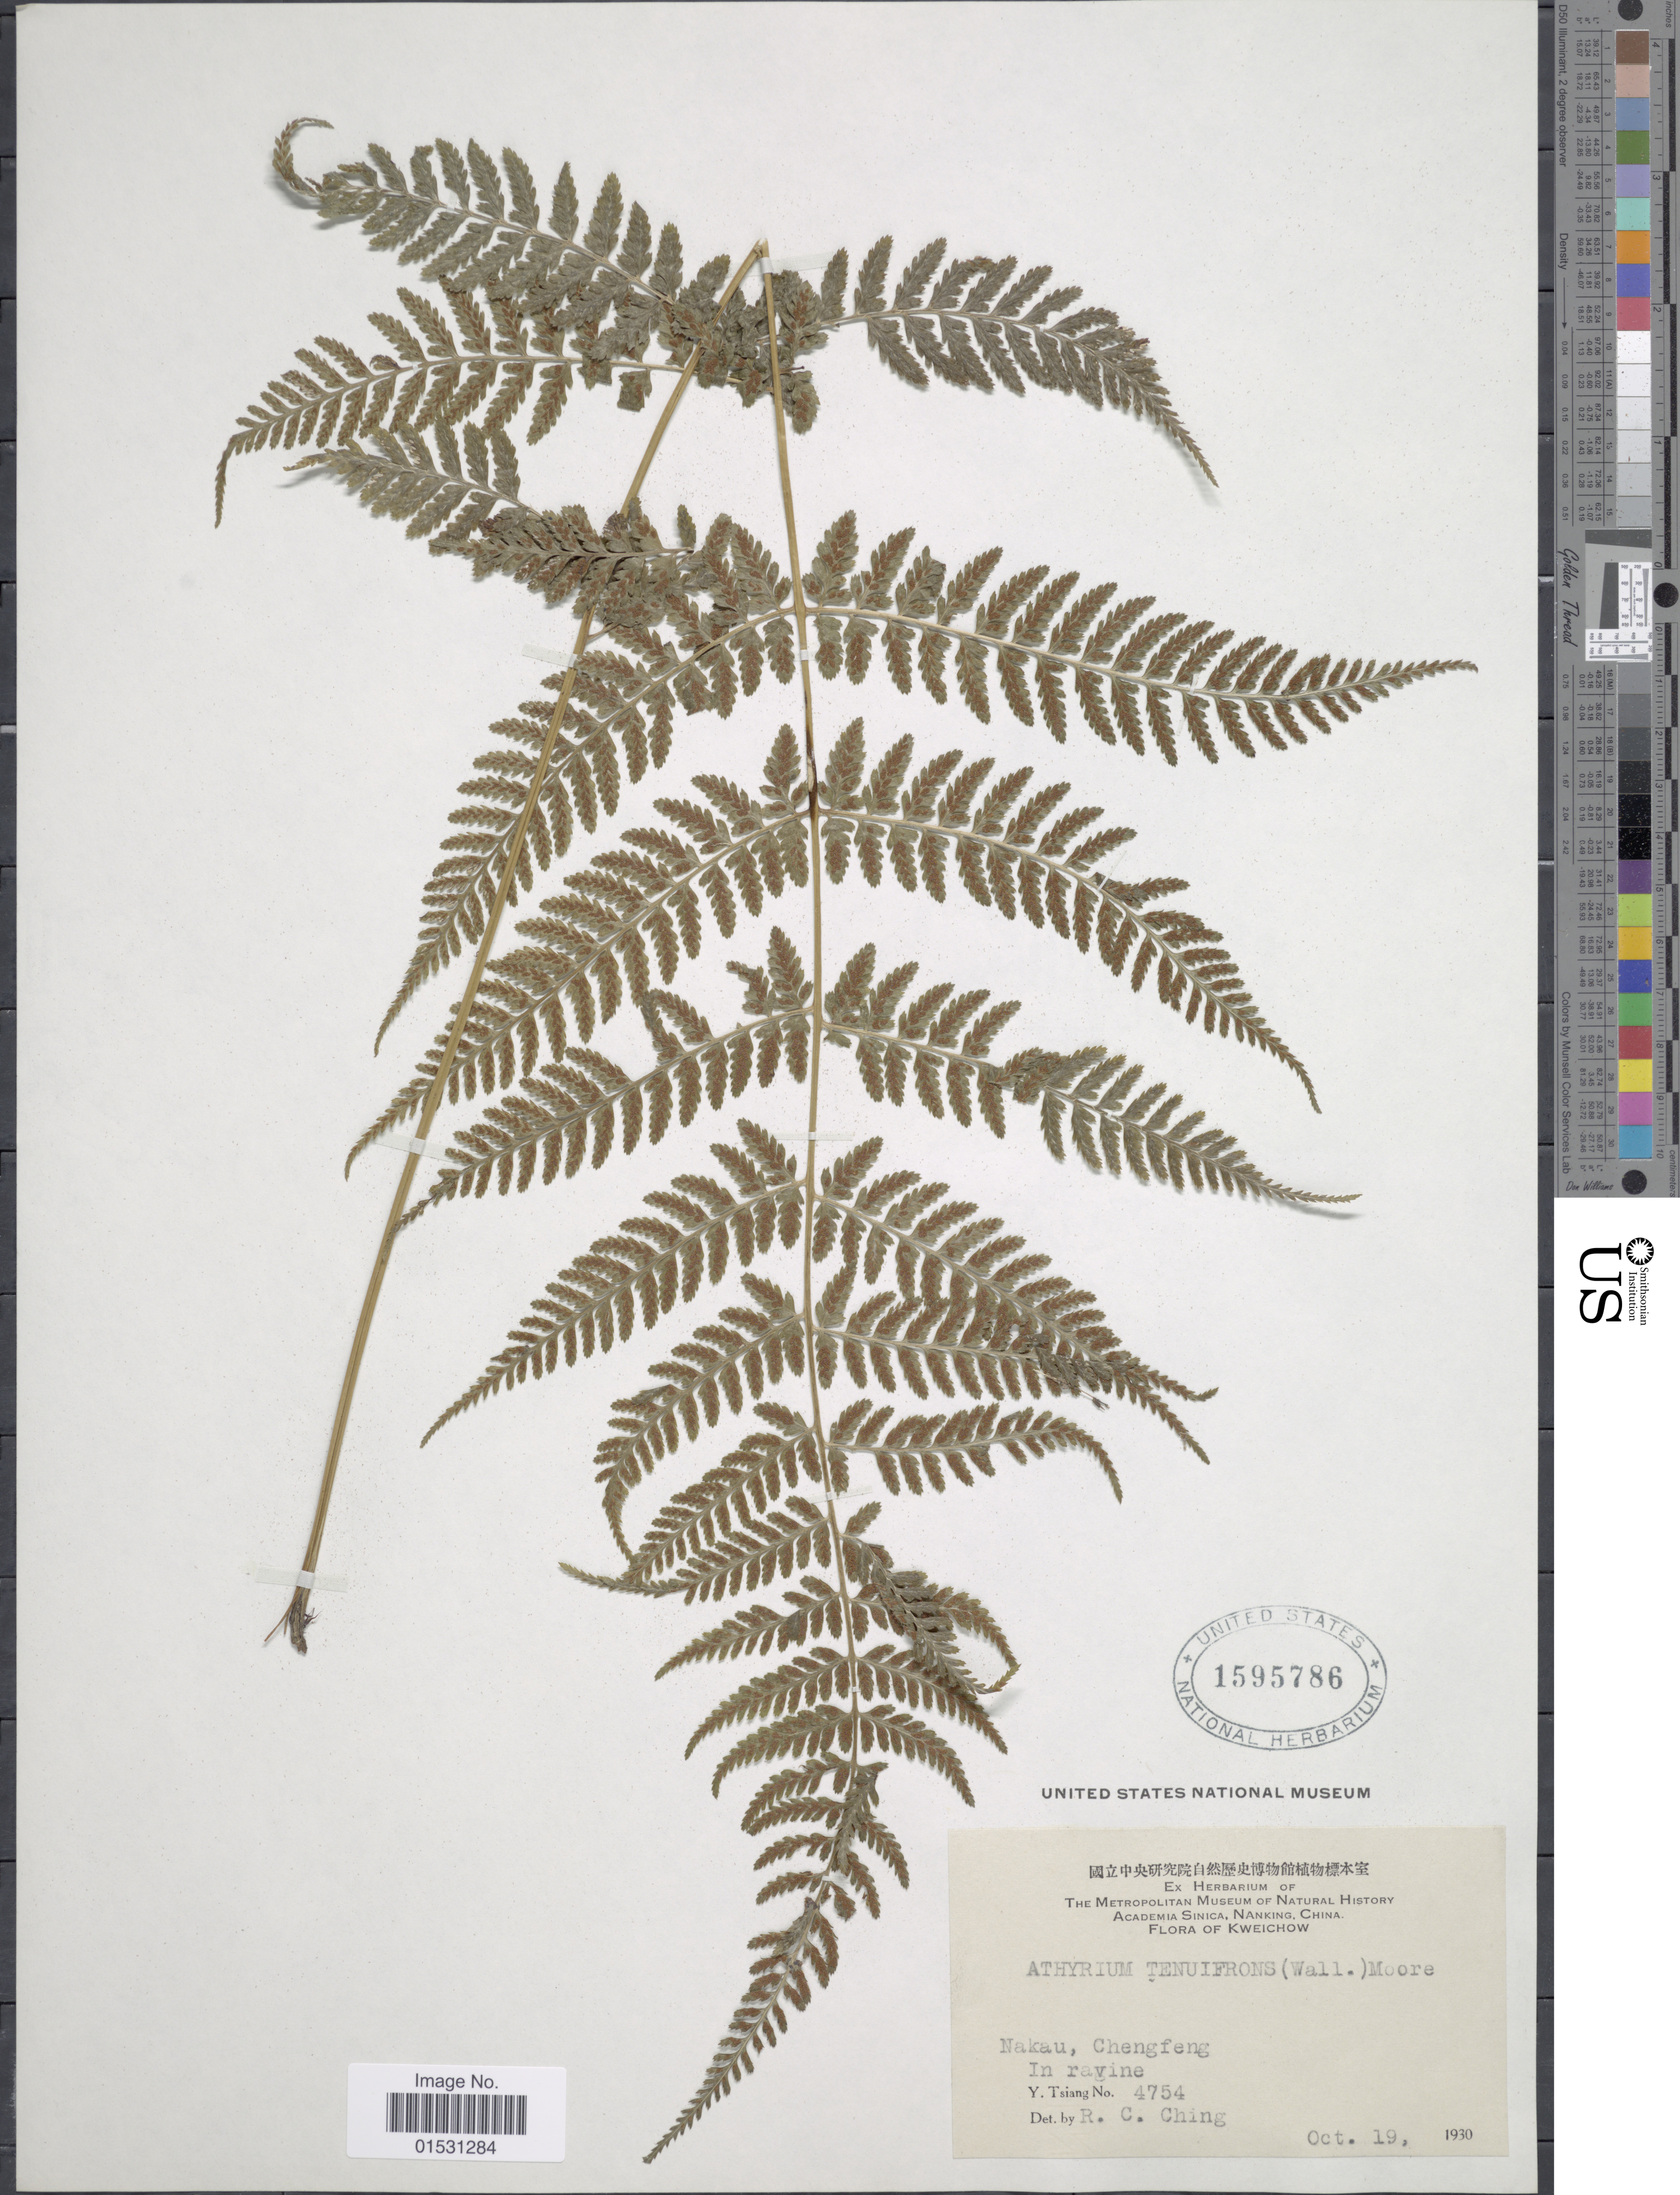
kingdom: Plantae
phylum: Tracheophyta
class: Polypodiopsida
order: Polypodiales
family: Athyriaceae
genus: Athyrium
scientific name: Athyrium tenuifrons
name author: (Wall.) T. Moore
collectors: Y. Tsiang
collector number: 4754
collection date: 1930-10-19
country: China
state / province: Guizhou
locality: Kweichow. Nakau, Chengfeng.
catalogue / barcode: US 1595786